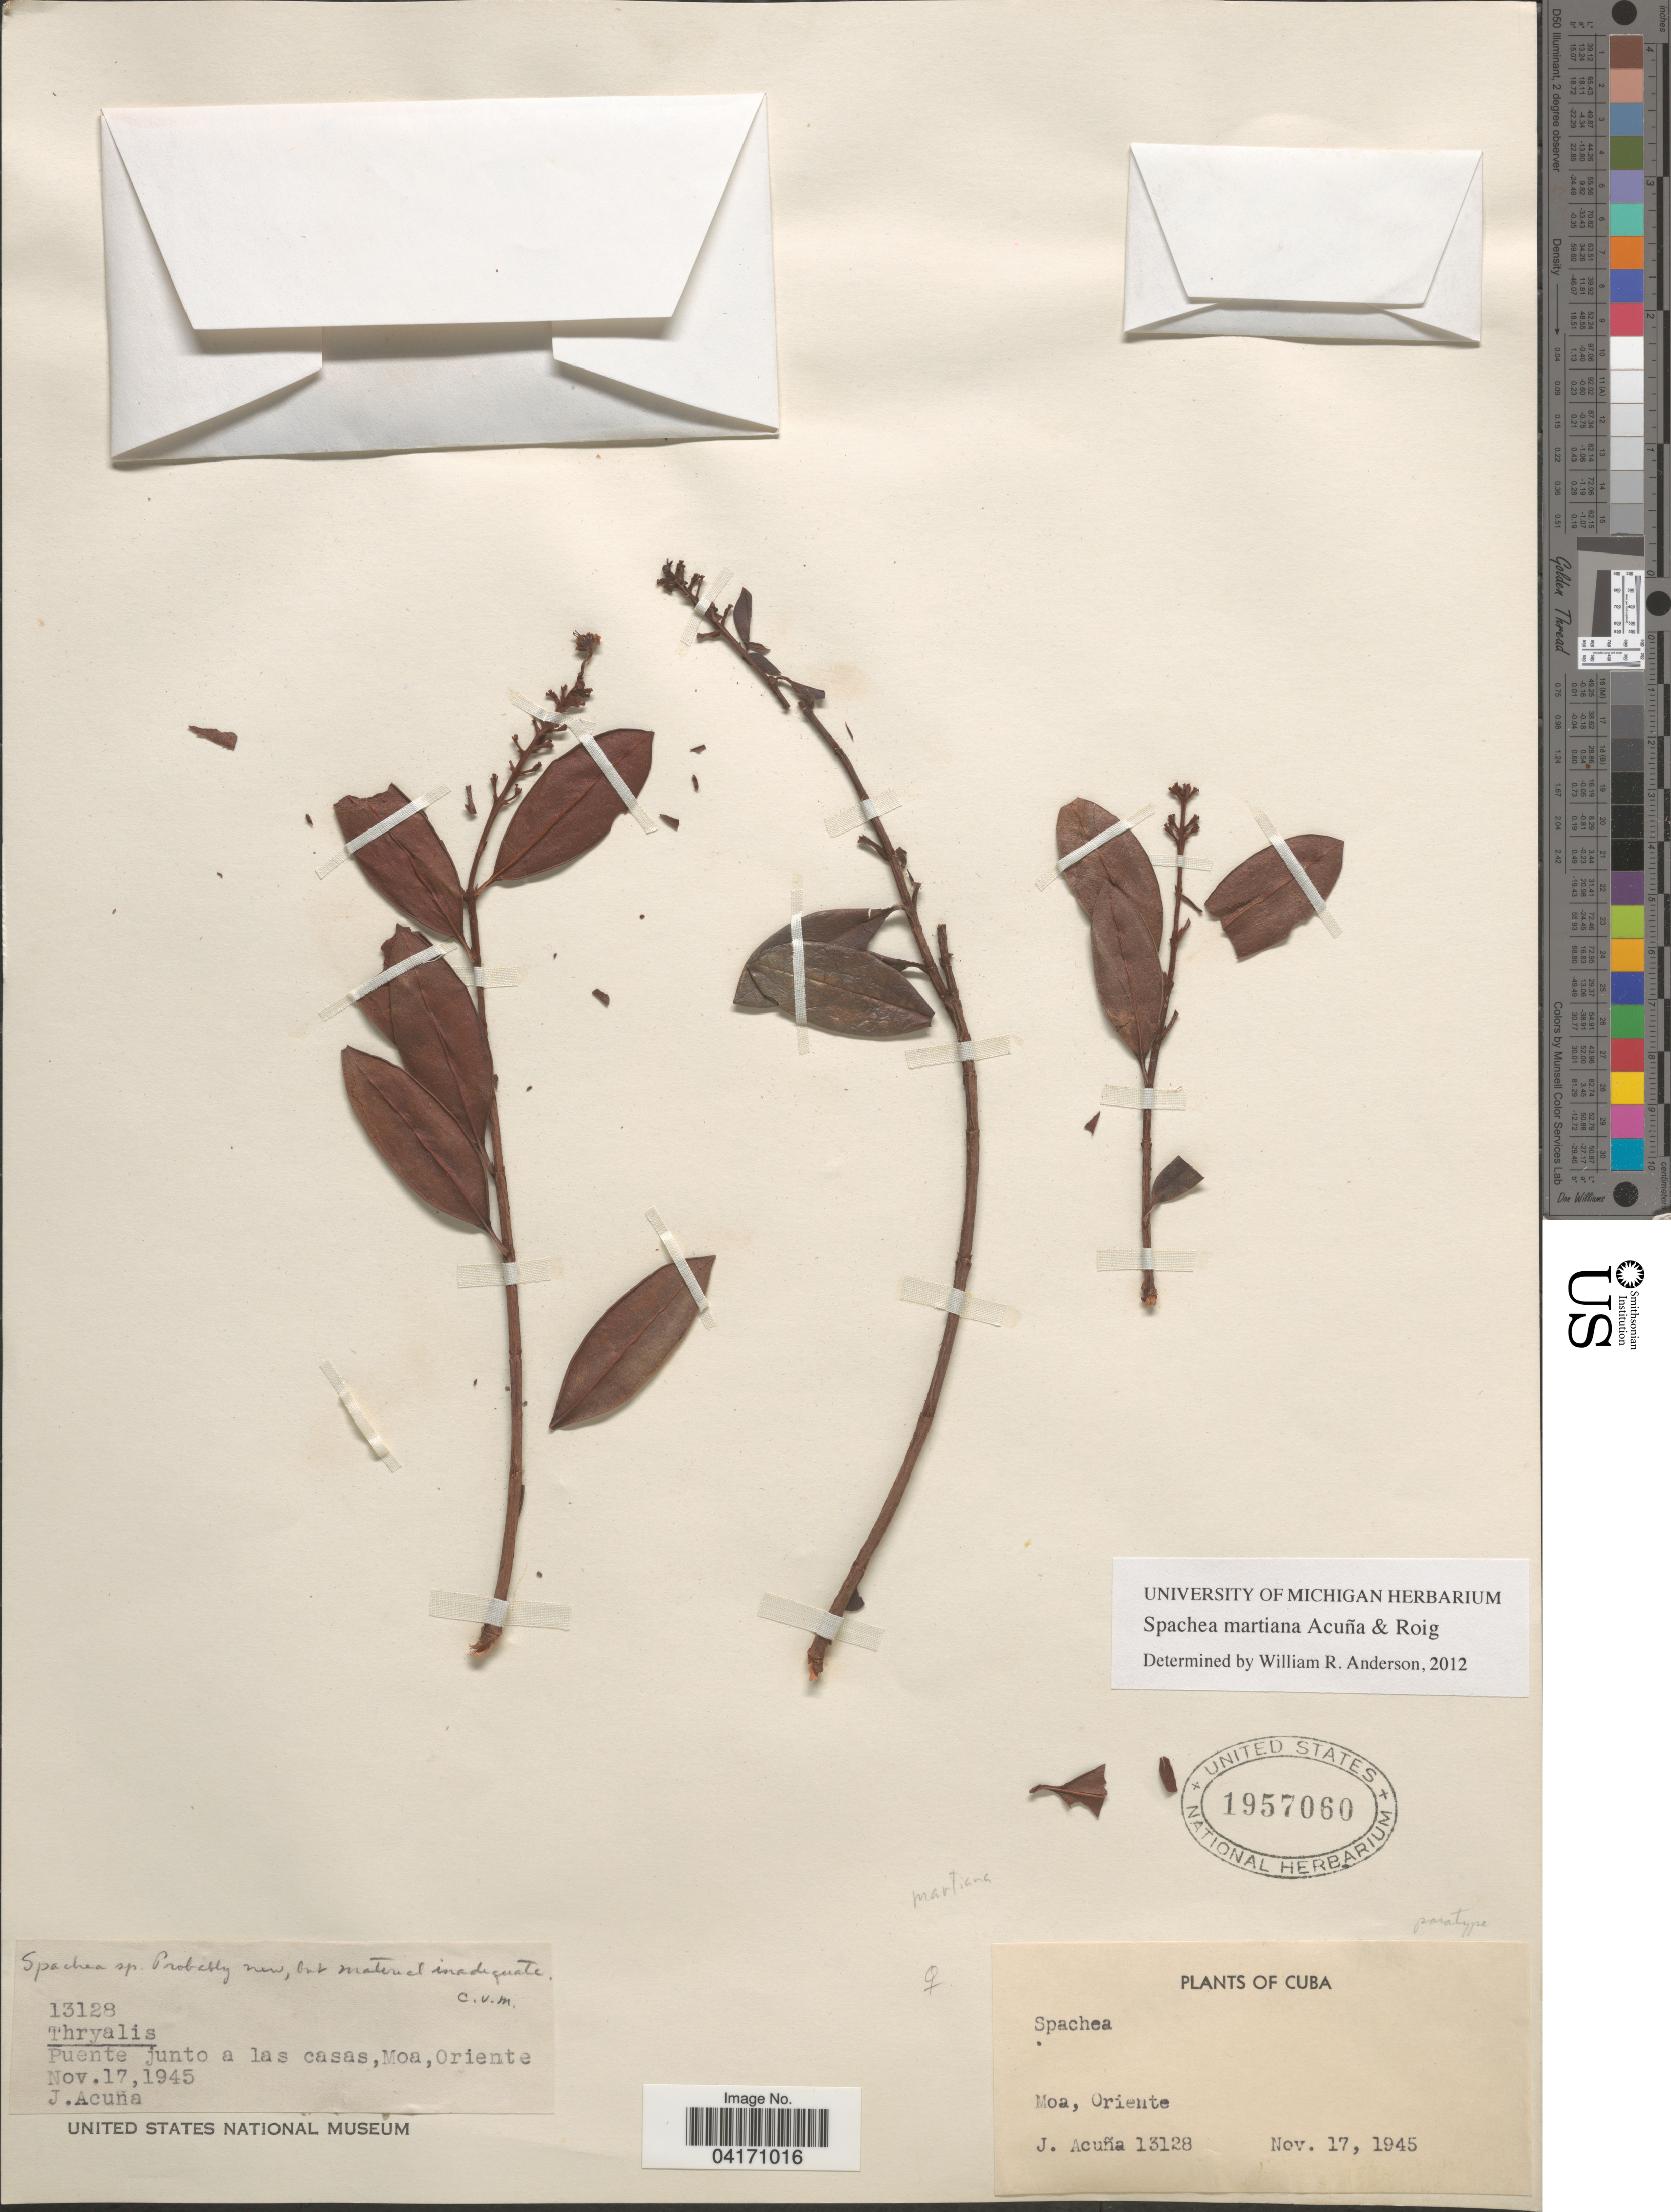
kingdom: Plantae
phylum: Tracheophyta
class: Magnoliopsida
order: Malpighiales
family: Malpighiaceae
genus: Spachea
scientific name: Spachea martiana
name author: Acuña & Roig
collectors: J. Acuña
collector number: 13128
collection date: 1945-11-17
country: Cuba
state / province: Oriente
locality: Puente junto a las casas, Moa.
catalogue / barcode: US 1957060